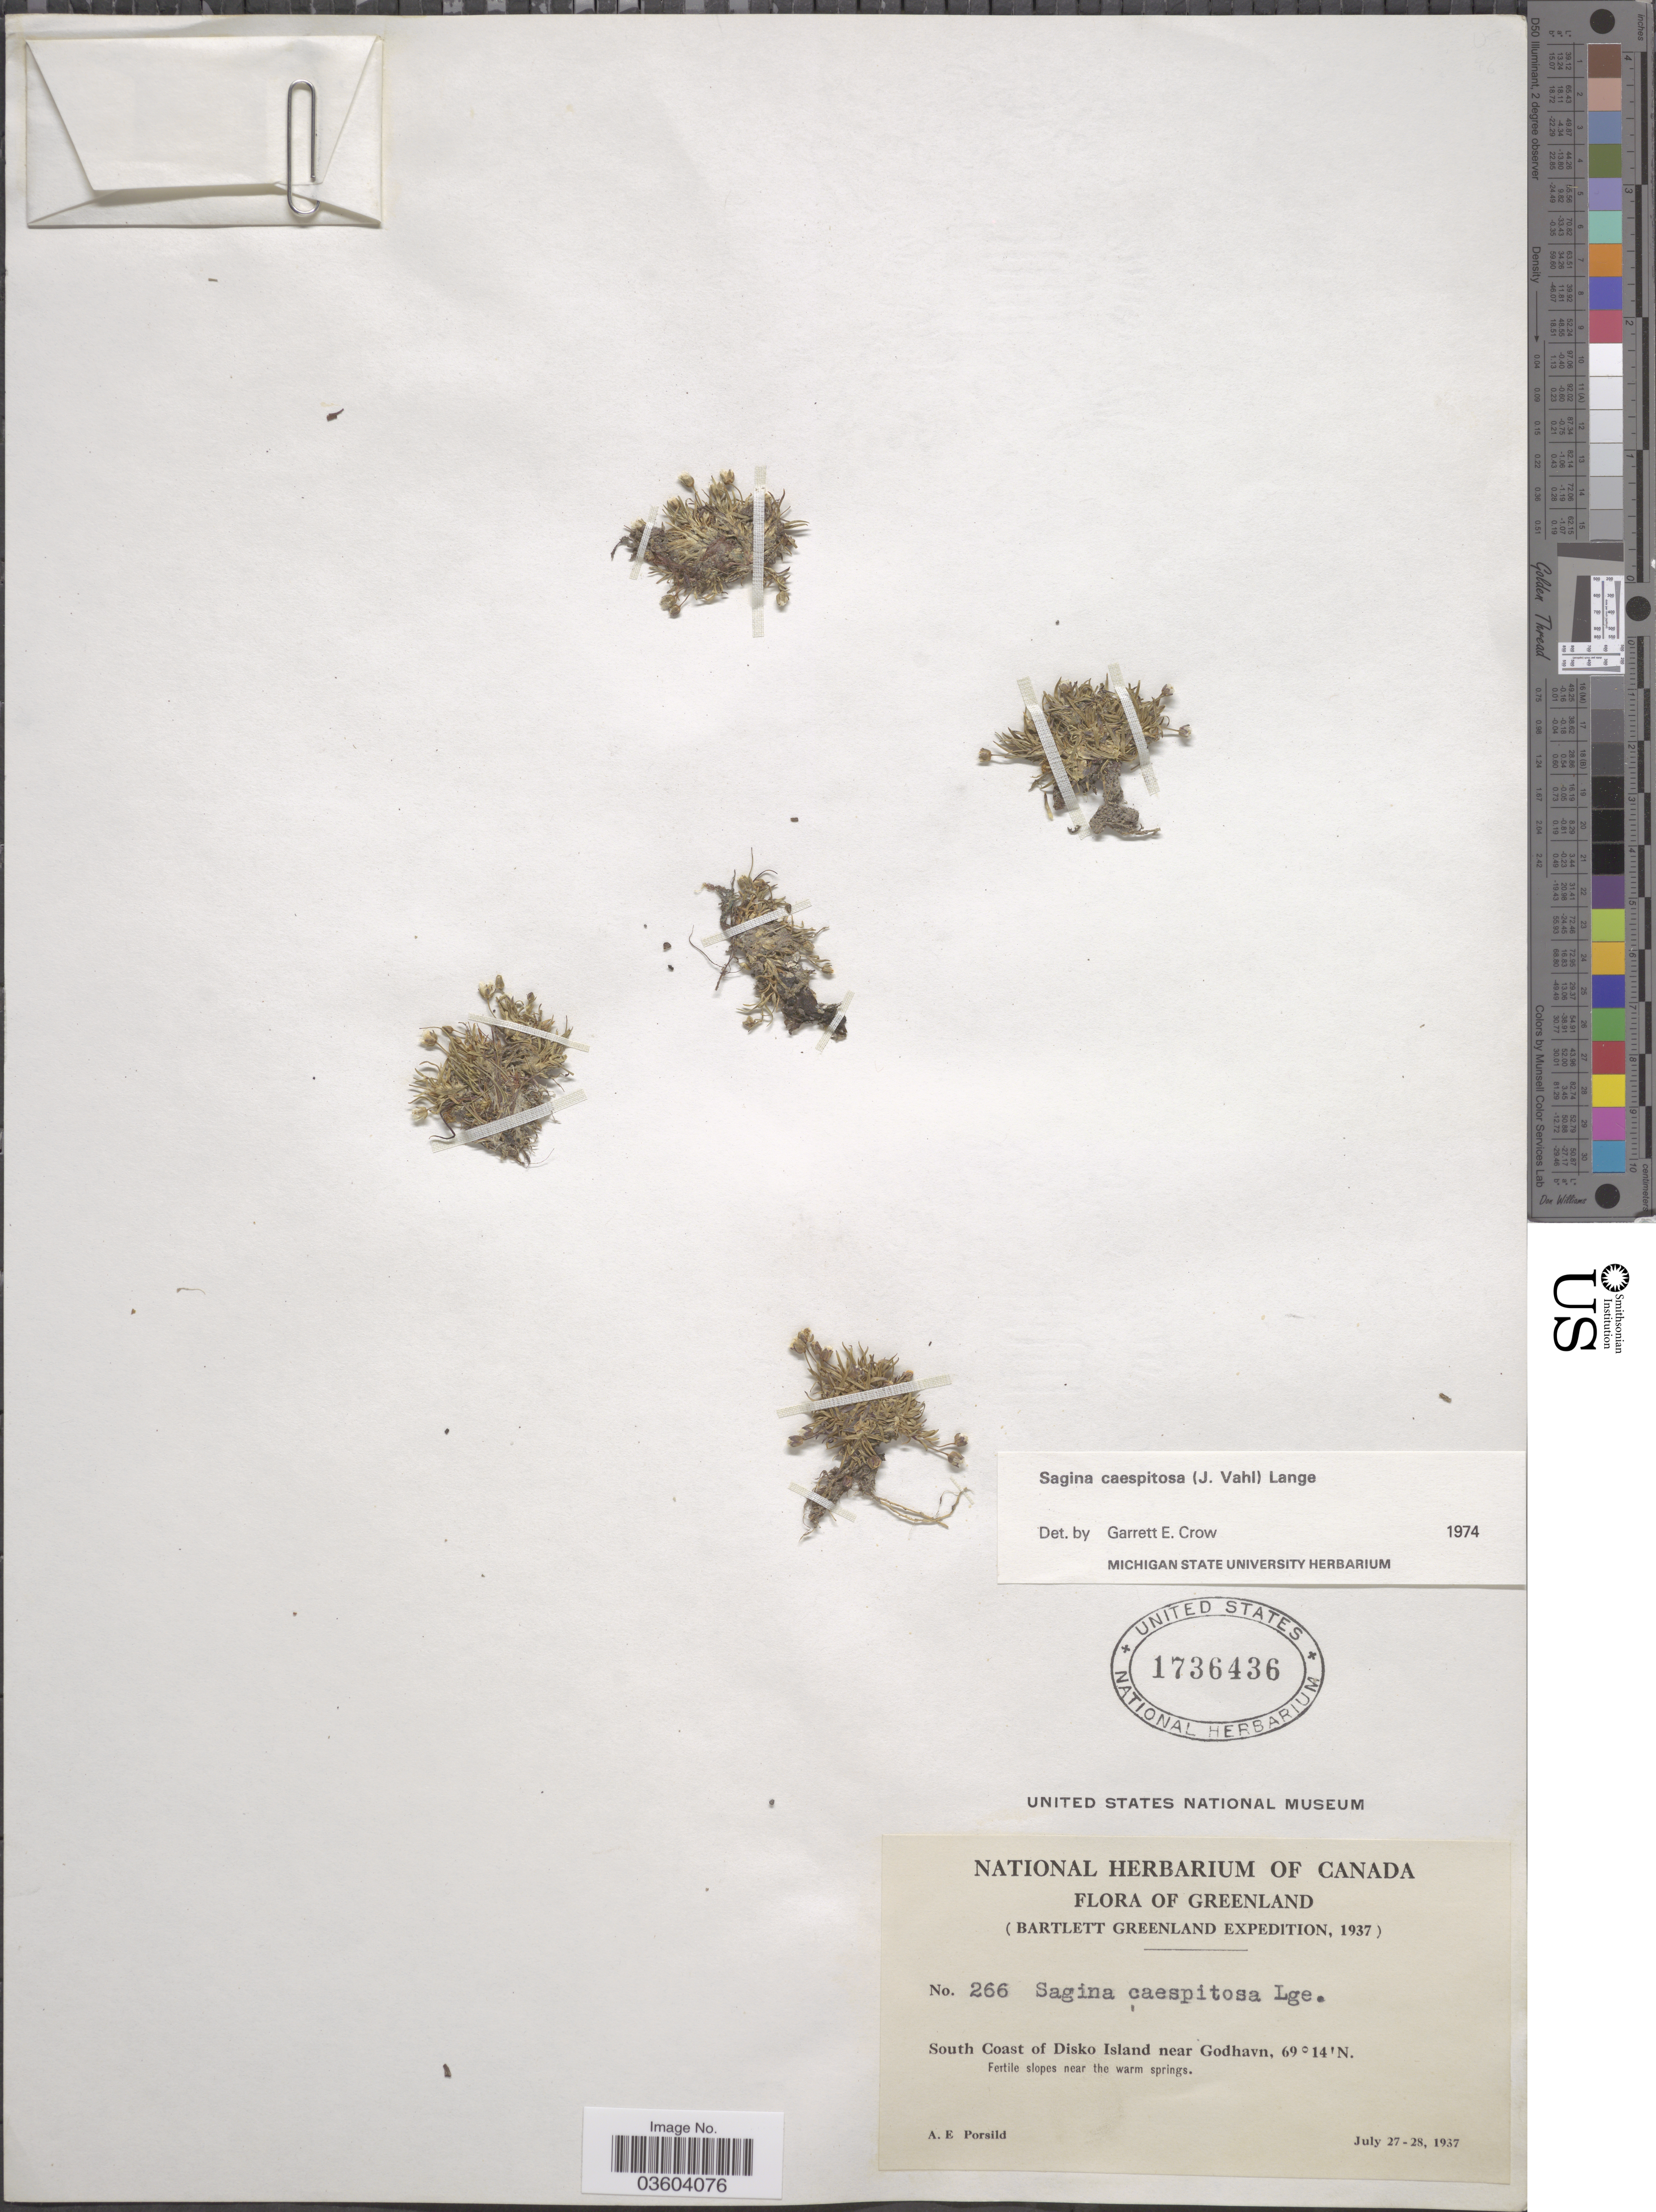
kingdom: Plantae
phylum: Tracheophyta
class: Magnoliopsida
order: Caryophyllales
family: Caryophyllaceae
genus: Sagina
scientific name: Sagina caespitosa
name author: Lange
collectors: A. E. Porsild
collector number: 266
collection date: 1937-07-27/1937-07-28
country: Greenland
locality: South Coast of Disko Island near Godhavn, Fertile slopes near the warm springs.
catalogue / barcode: US 1736436